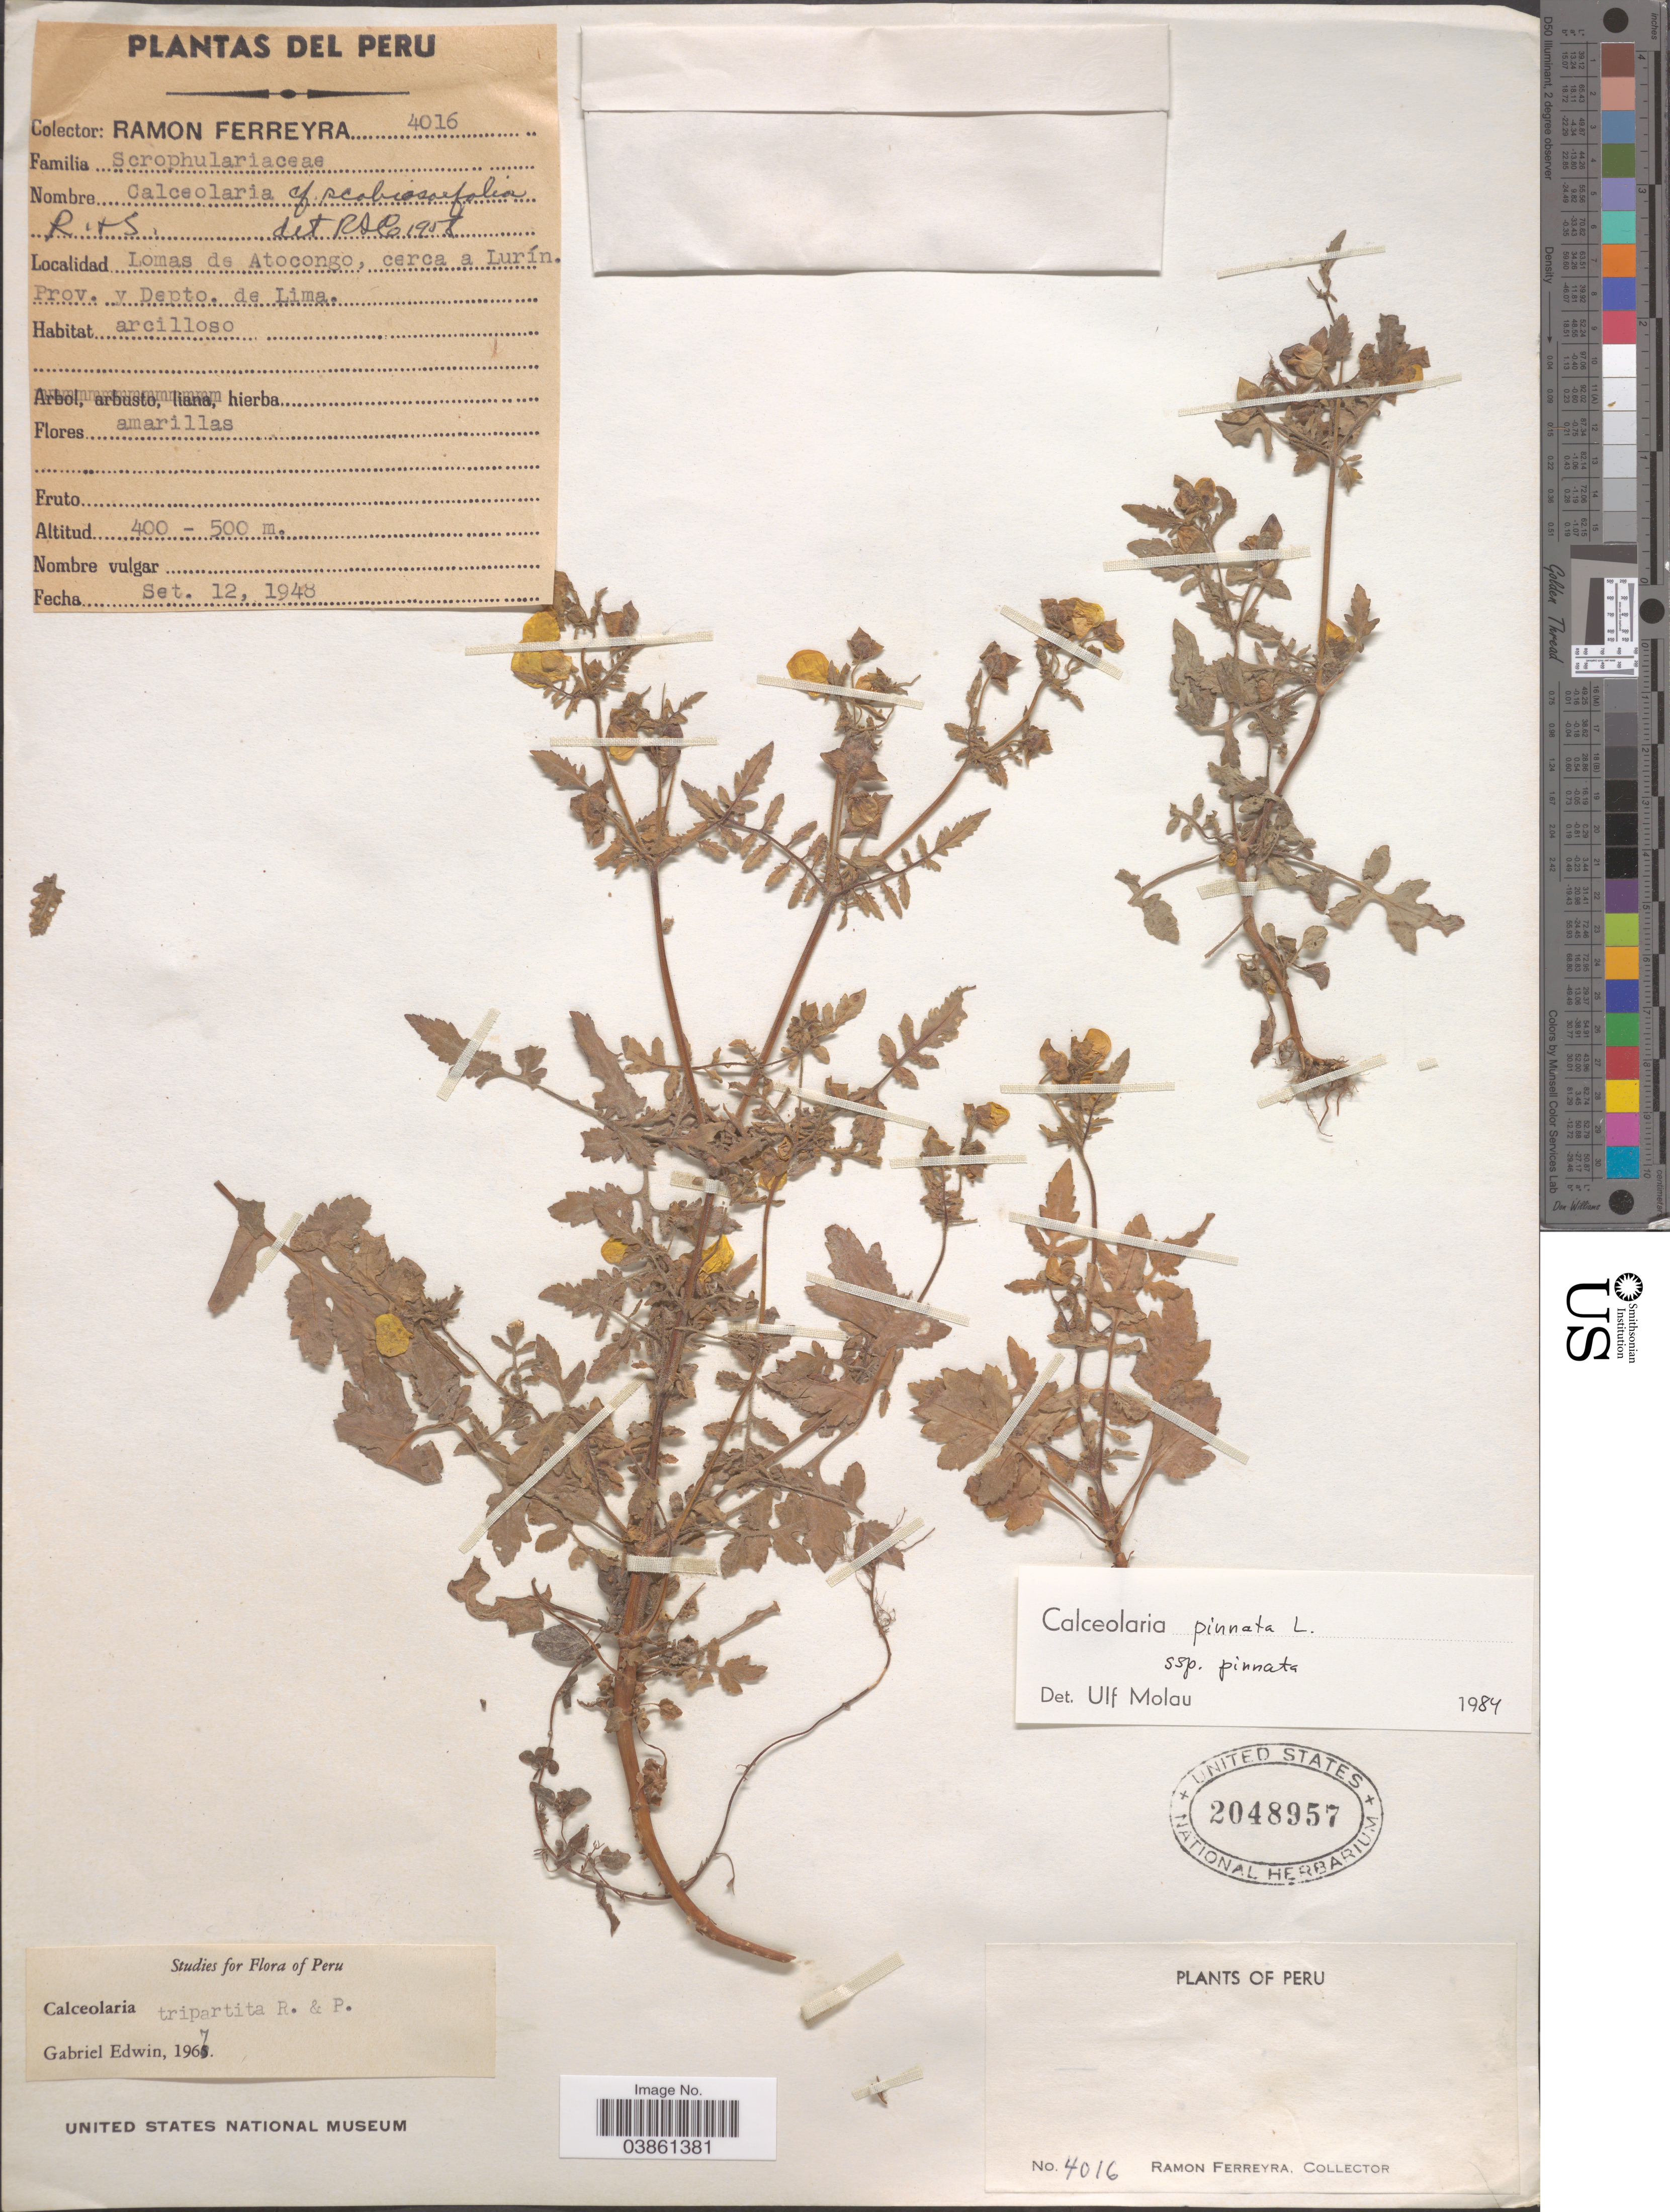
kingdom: Plantae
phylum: Tracheophyta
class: Magnoliopsida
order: Lamiales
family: Calceolariaceae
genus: Calceolaria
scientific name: Calceolaria pinnata subsp. pinnata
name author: L.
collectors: R. A. Ferreyra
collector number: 4016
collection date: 1948-09-12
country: Peru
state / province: Lima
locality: Lomas de Atocongo, cerca a Lurín. Prov. y Depto. de Lima.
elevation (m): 400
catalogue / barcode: US 2048957